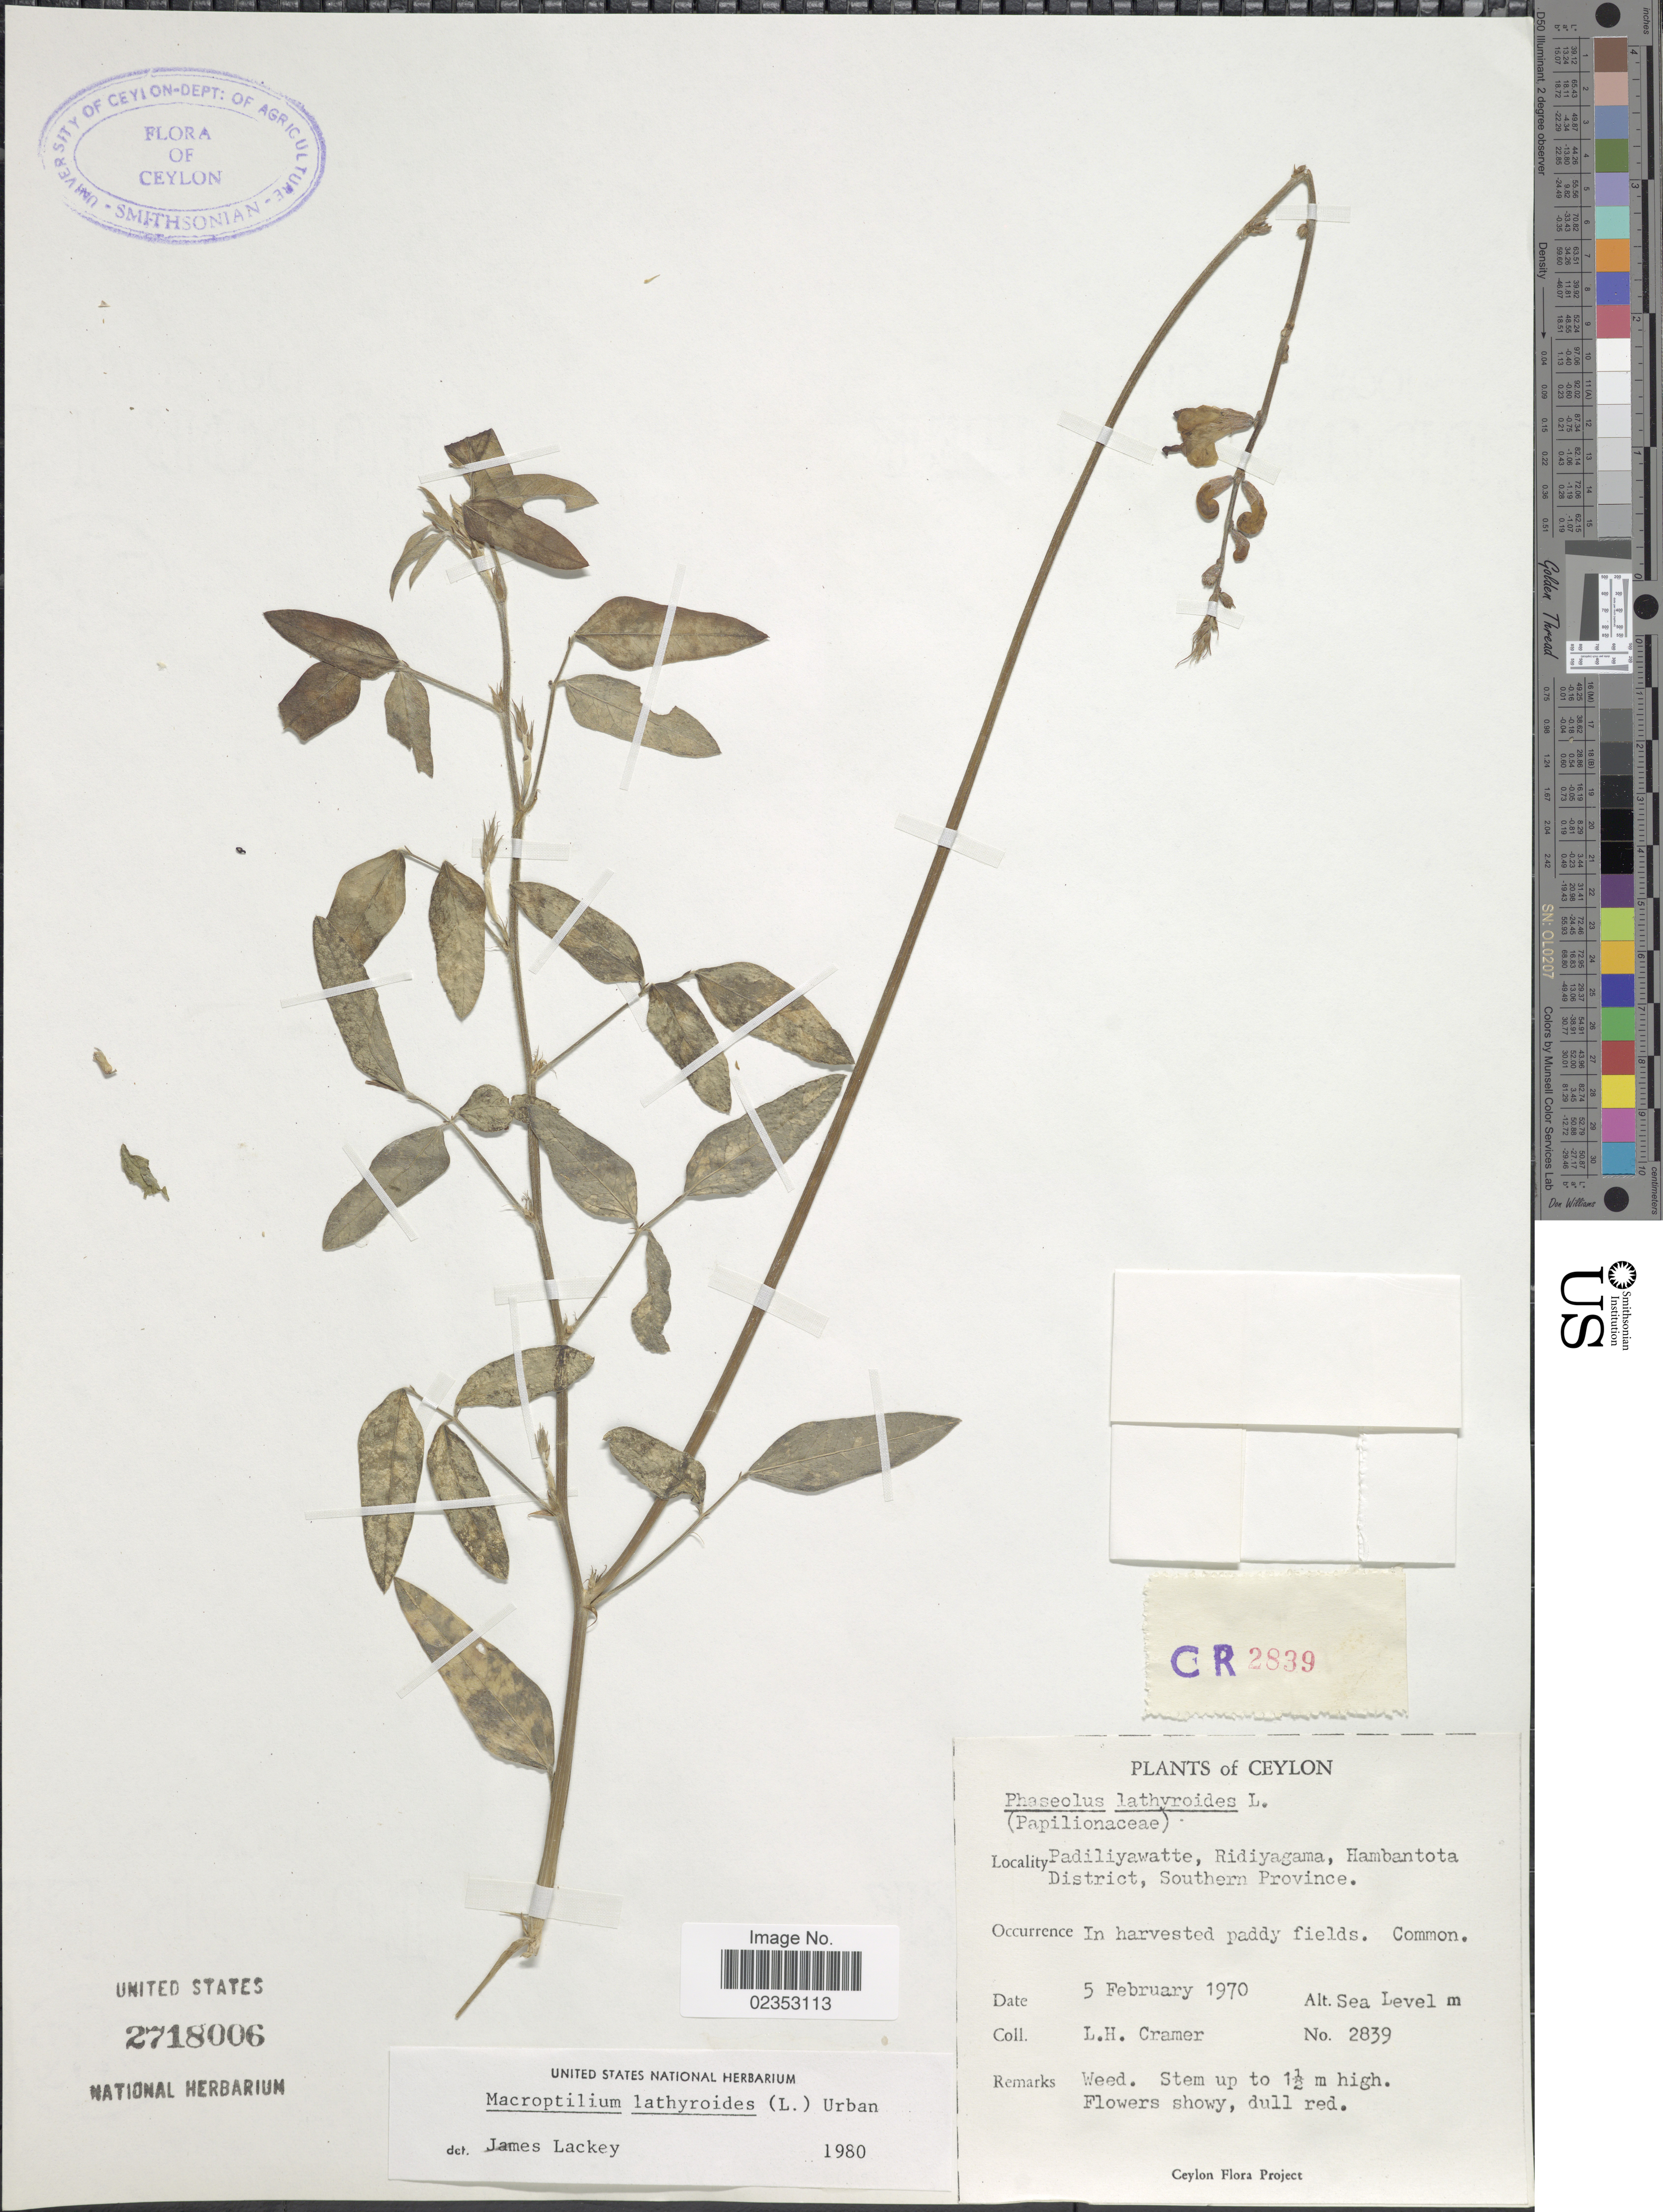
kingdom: Plantae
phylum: Tracheophyta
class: Magnoliopsida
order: Fabales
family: Fabaceae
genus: Macroptilium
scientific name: Macroptilium lathyroides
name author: (L.) Urb.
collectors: L. H. Cramer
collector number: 2839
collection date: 1970-02-05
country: Sri Lanka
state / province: Southern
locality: Ceylon, Padiliyawette, Ridiyagama, Hambantota District. In harvested paddy fields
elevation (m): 0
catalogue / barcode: US 2718006